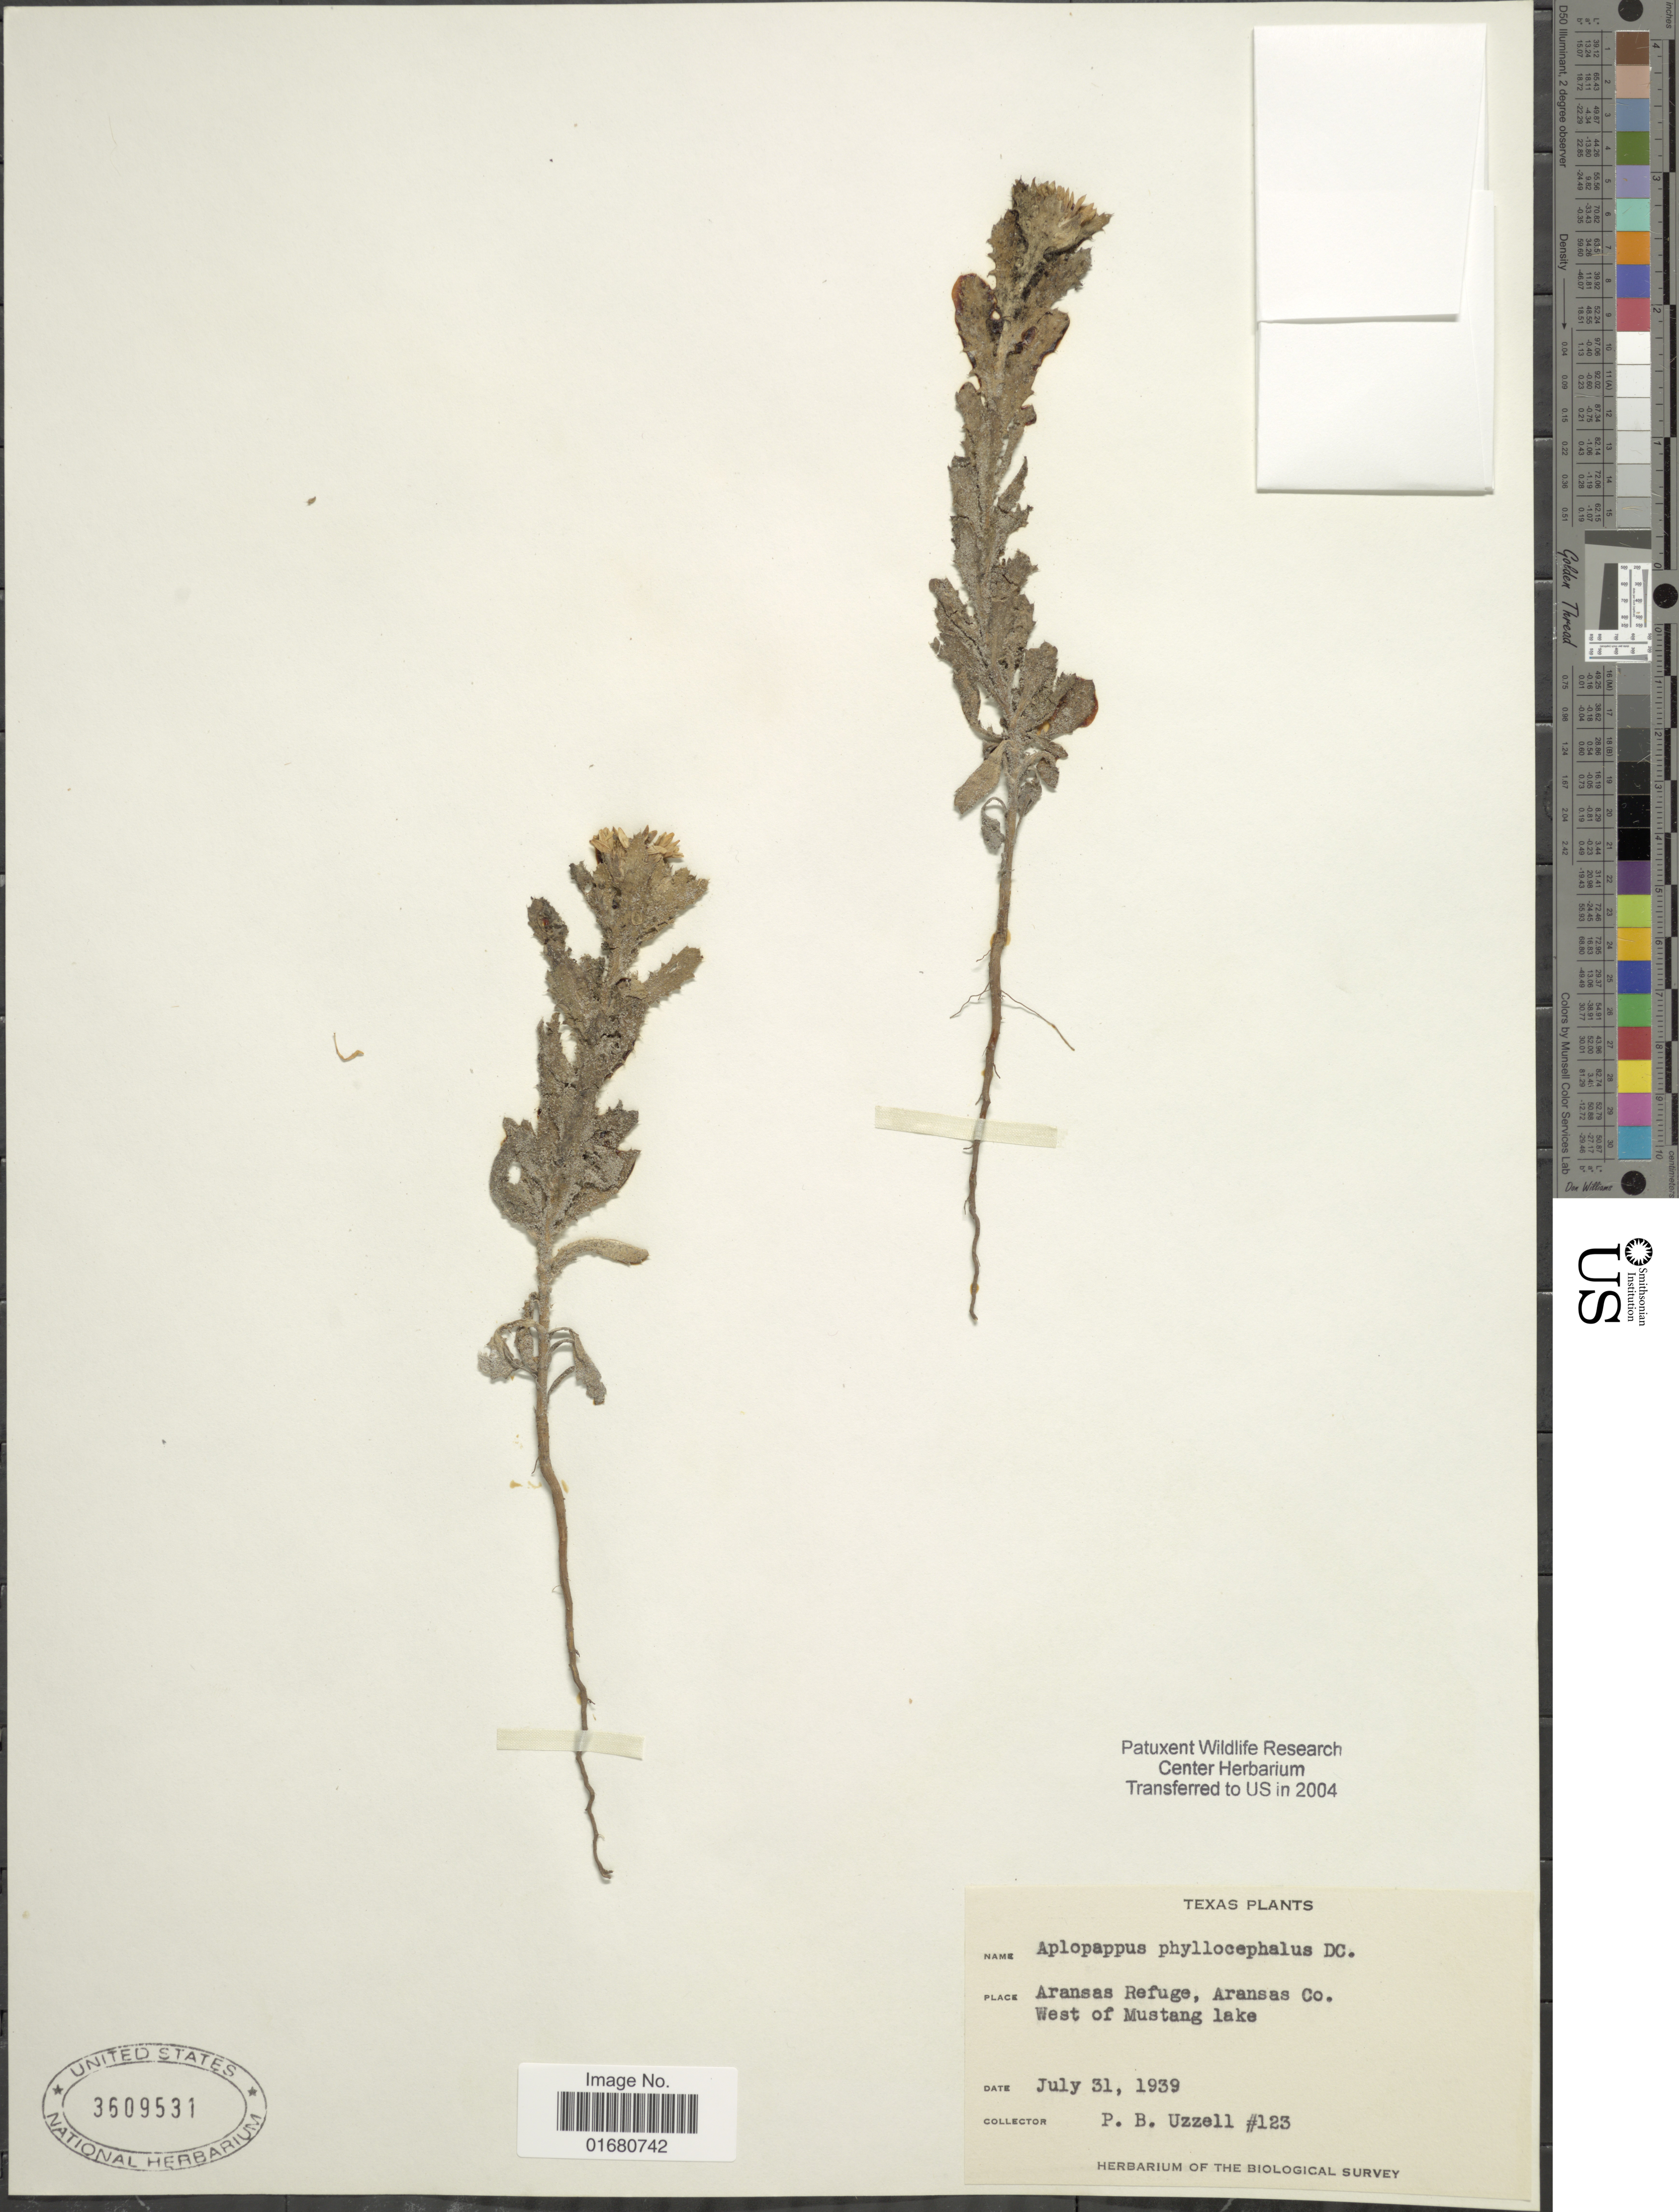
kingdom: Plantae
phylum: Tracheophyta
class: Magnoliopsida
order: Asterales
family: Asteraceae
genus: Rayjacksonia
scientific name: Rayjacksonia phyllocephala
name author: (DC.) R.L. Hartm. & M.A. Lane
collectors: P. Uzzell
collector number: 123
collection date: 1939-07-31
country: United States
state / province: Texas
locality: Aransas Refuge, Aransas Co., West of Mustang lake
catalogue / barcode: US 3509531